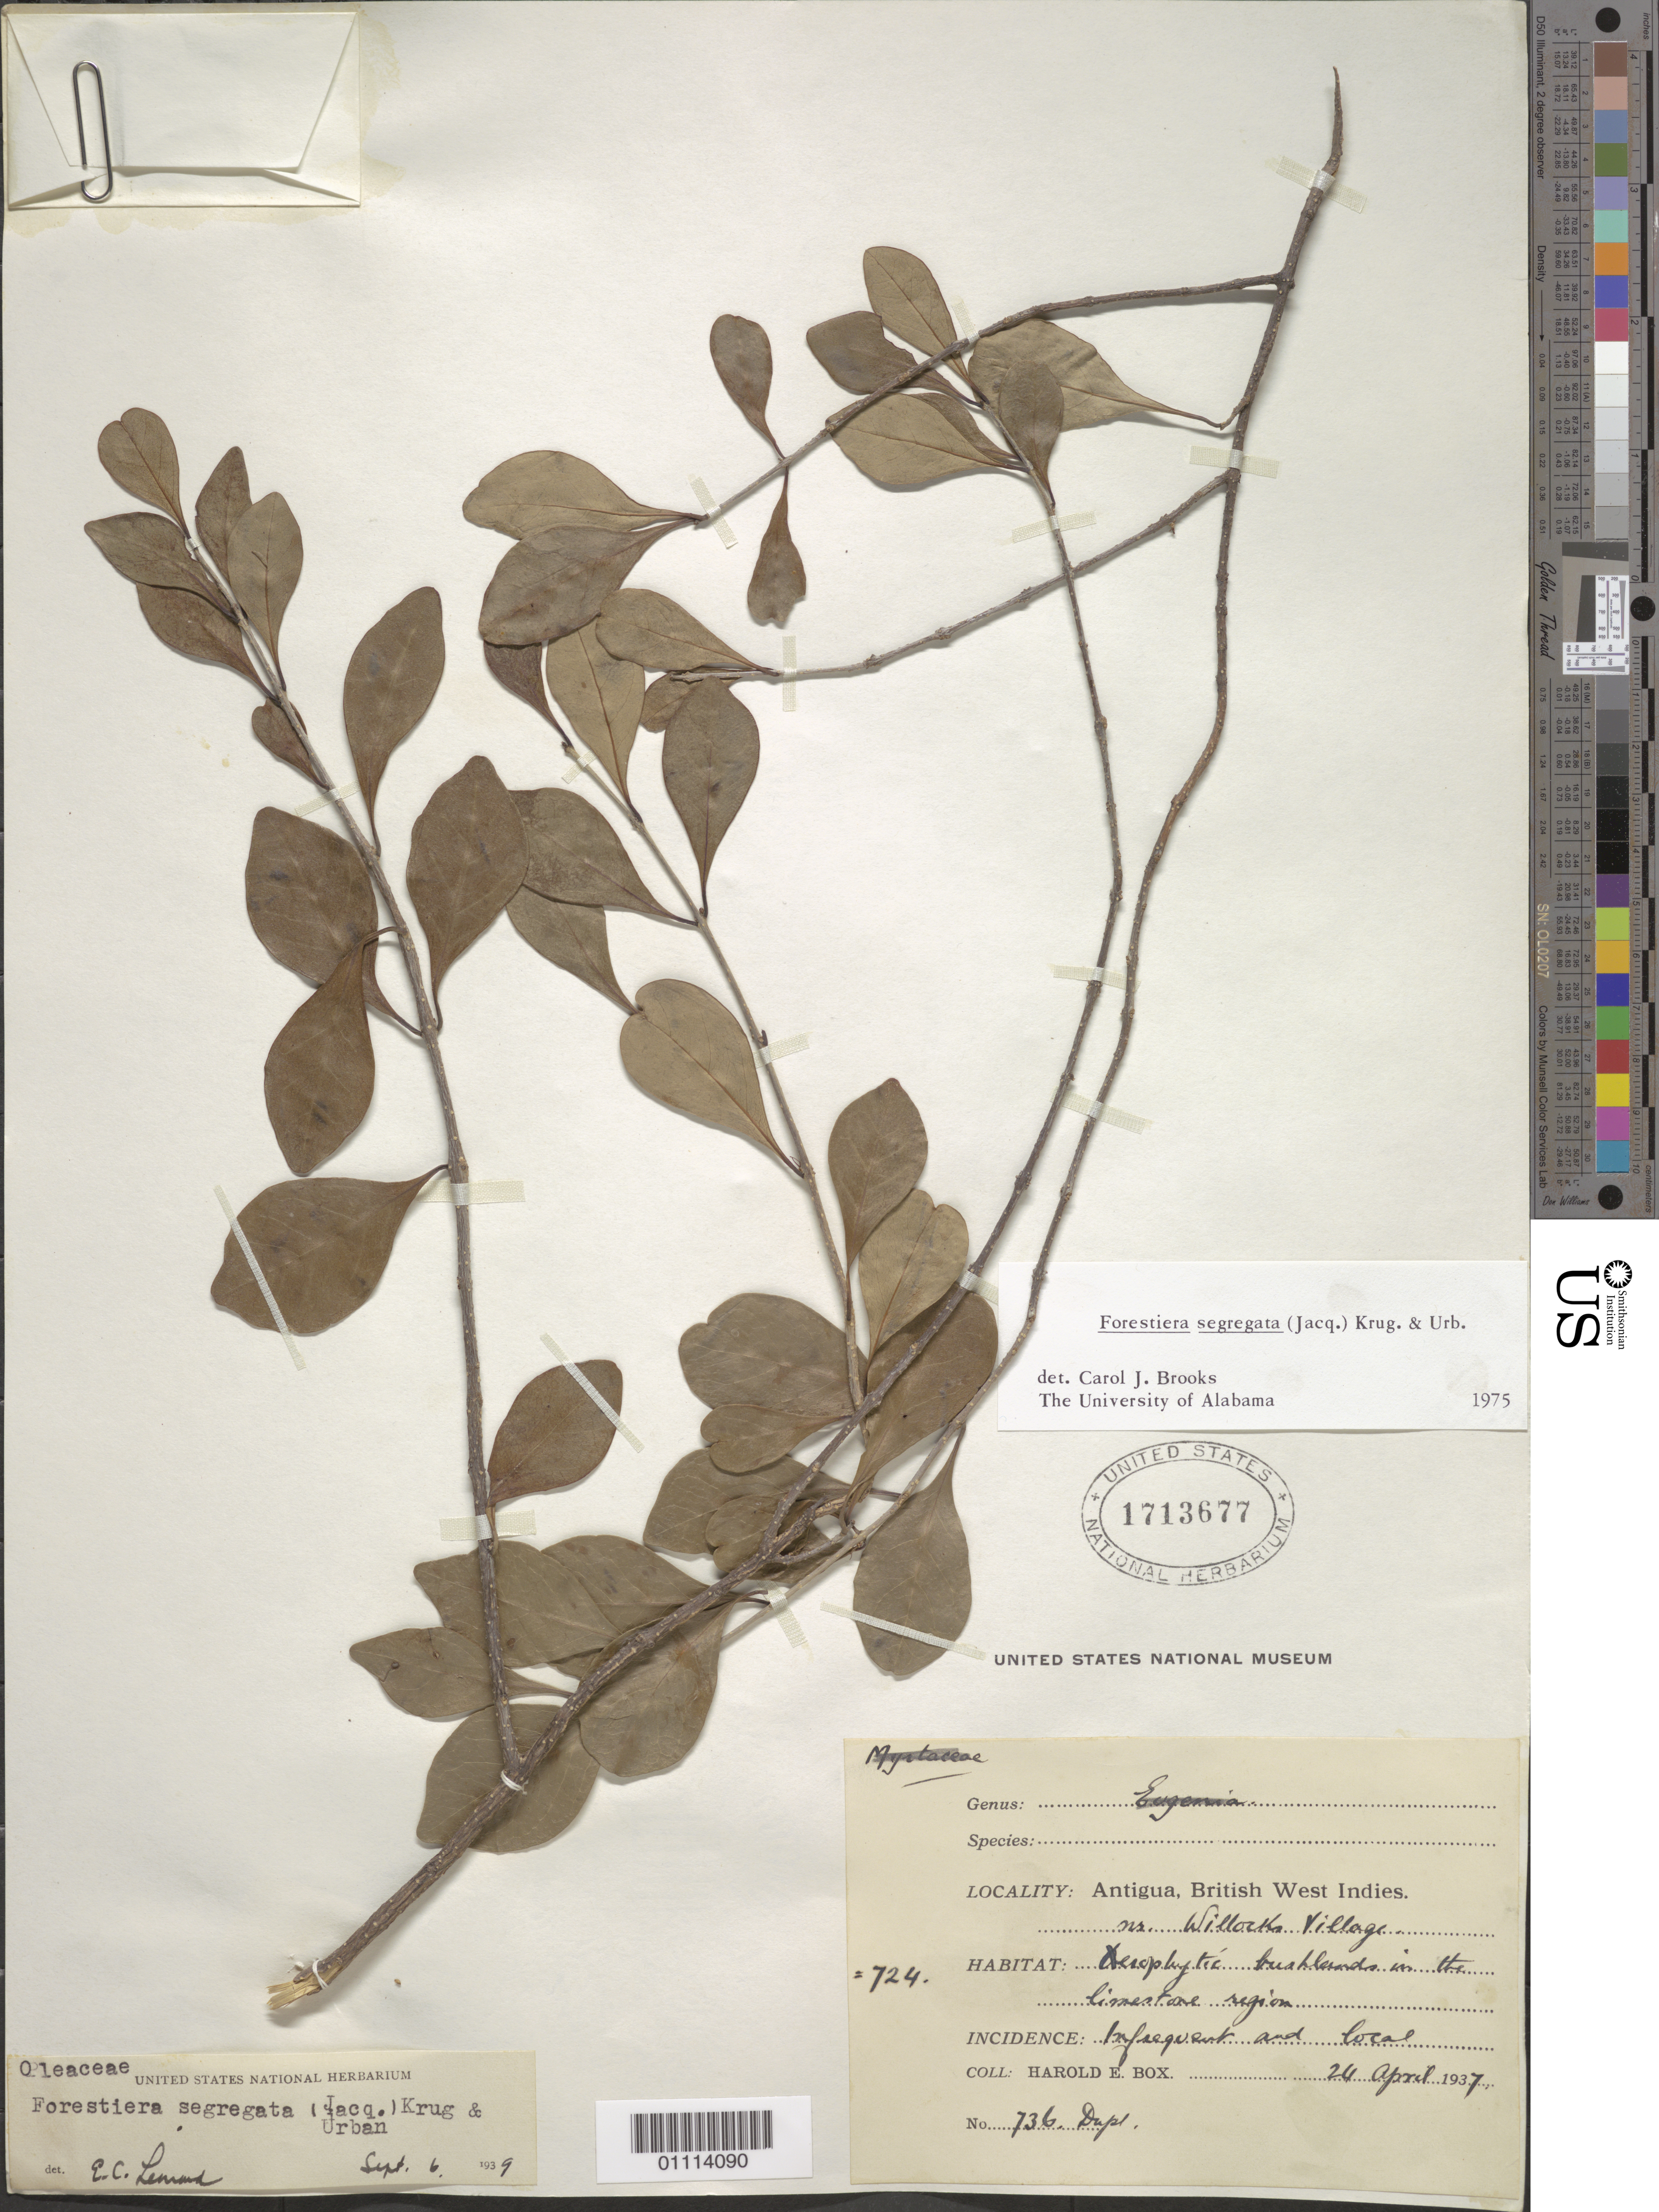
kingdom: Plantae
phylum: Tracheophyta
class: Magnoliopsida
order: Lamiales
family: Oleaceae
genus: Forestiera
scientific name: Forestiera segregata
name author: (Jacq.) Krug & Urb.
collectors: H. E. Box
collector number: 736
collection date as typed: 24 Apr 1937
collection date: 1937-04-24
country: Antigua and Barbuda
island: Antigua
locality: Willorks Village, xerophytic brushlands in the limestone region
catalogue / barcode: US 1713677